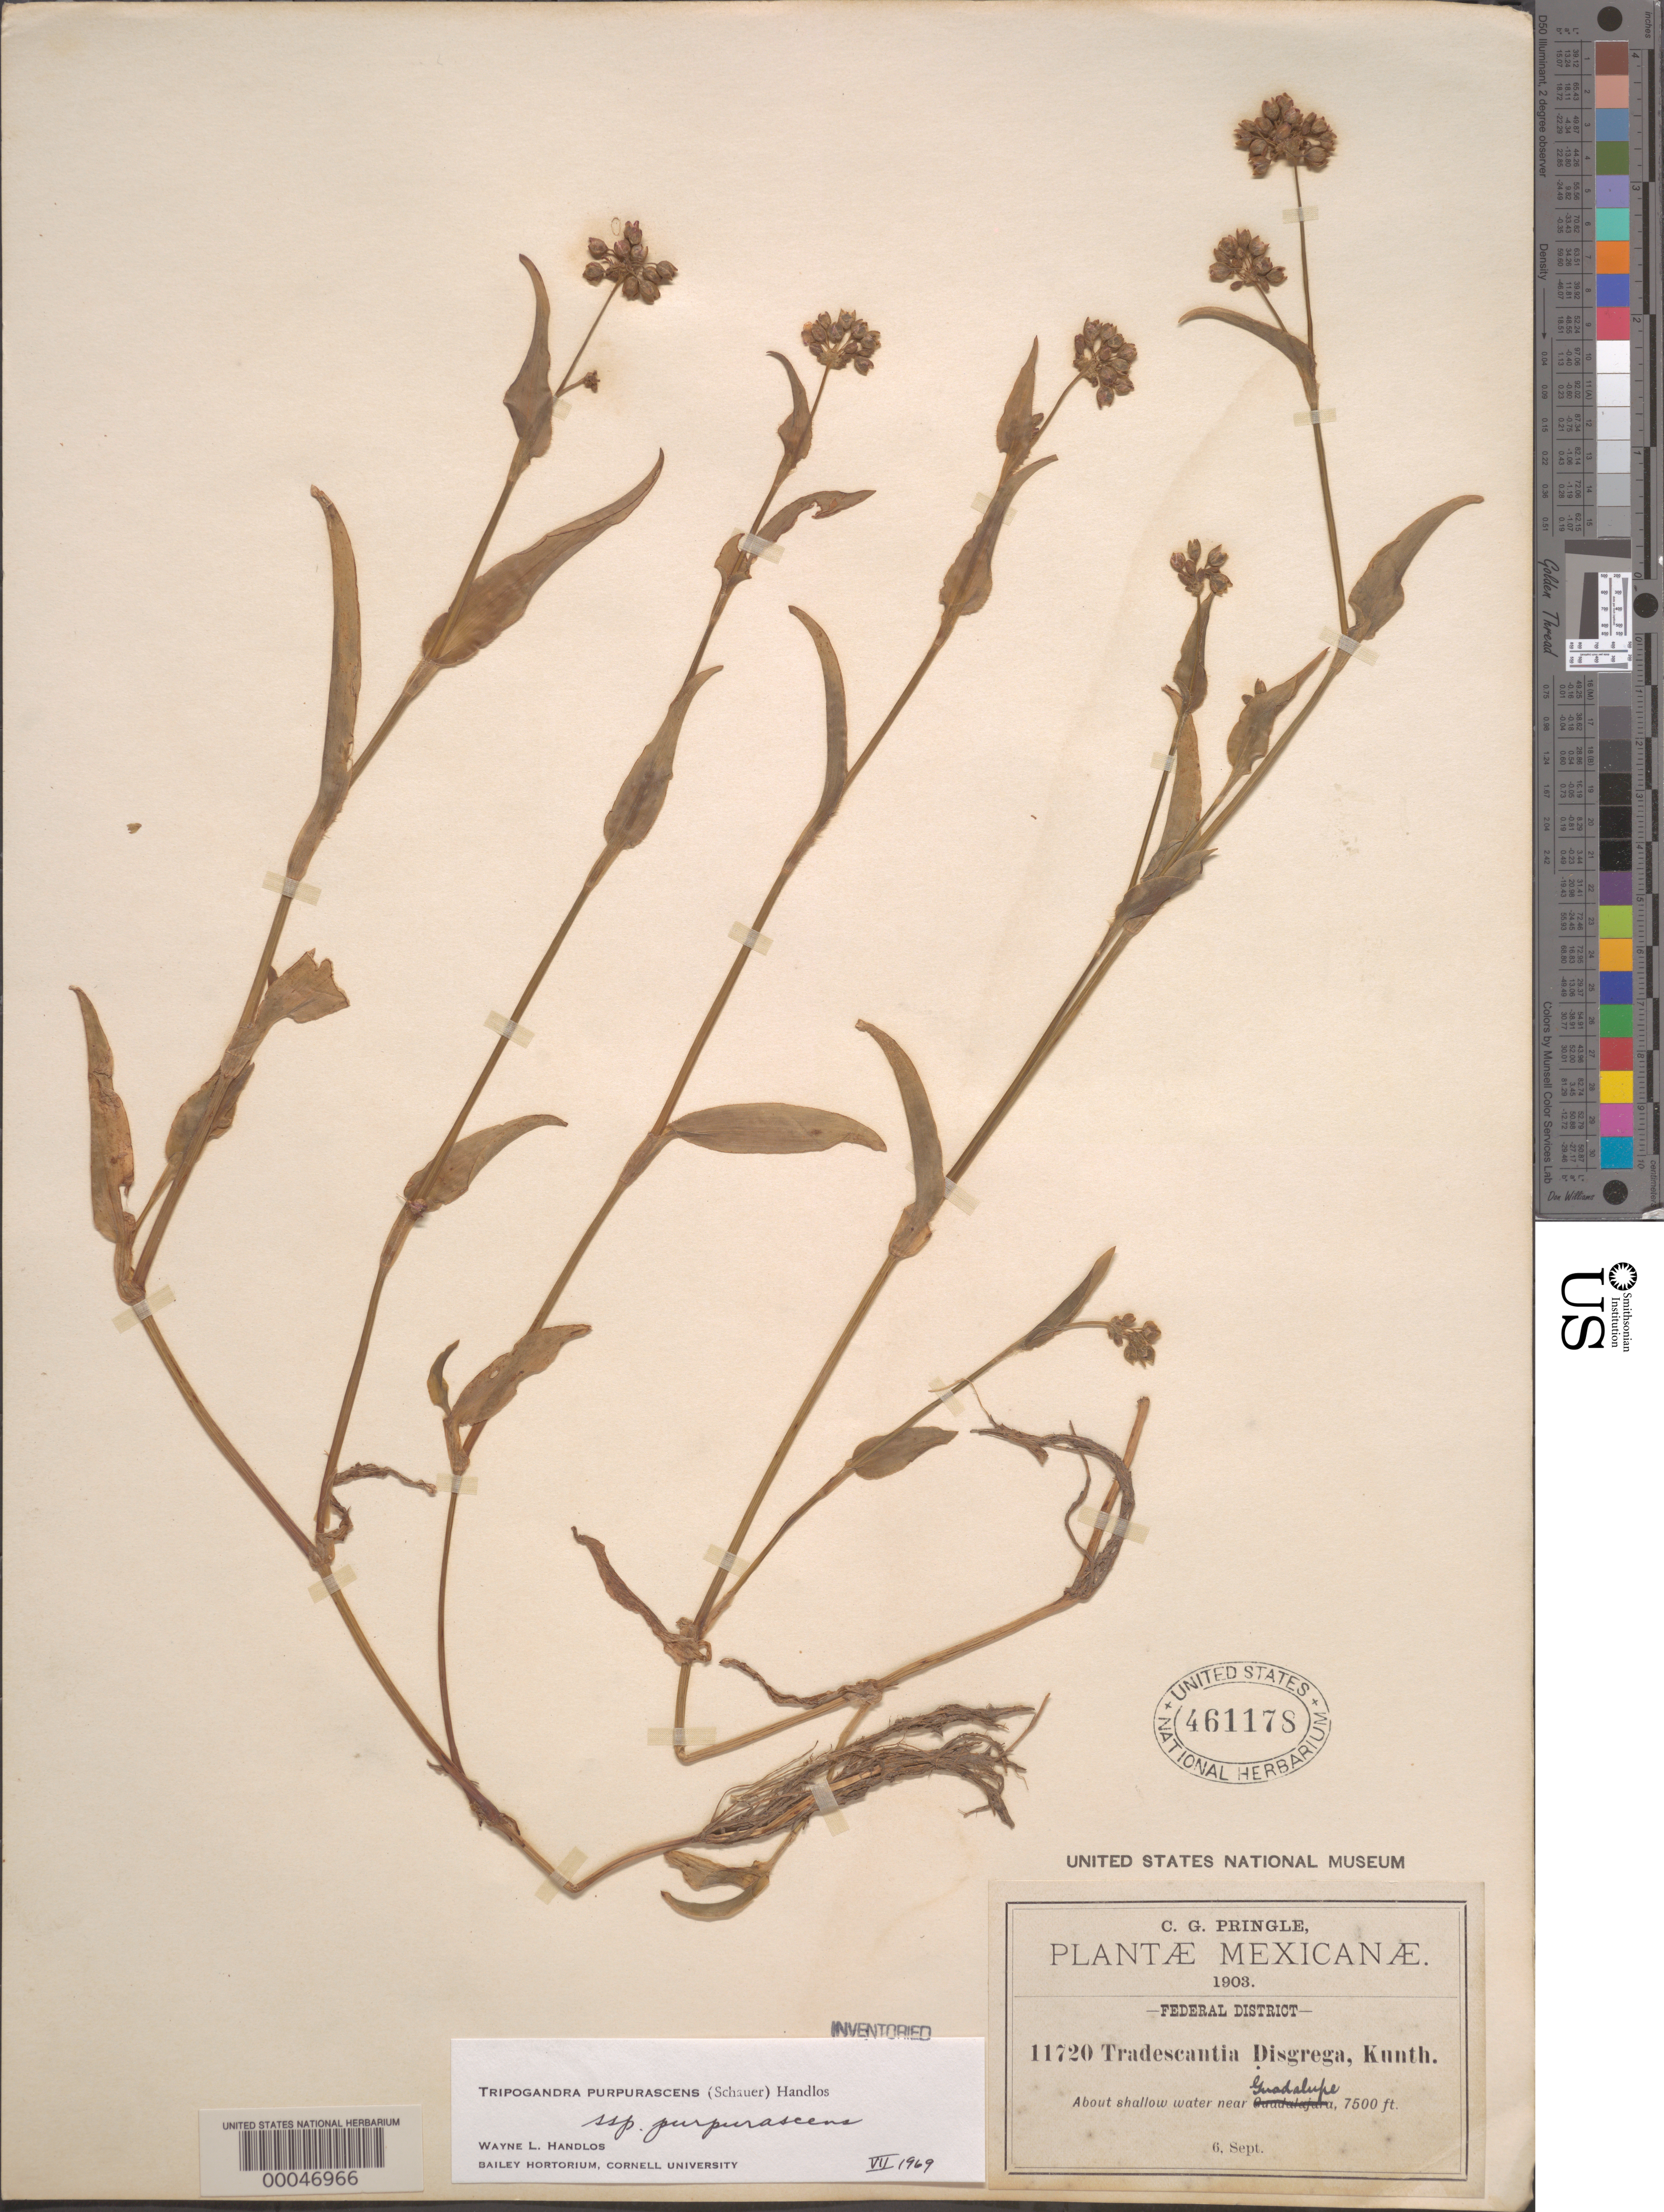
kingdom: Plantae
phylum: Tracheophyta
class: Liliopsida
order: Commelinales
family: Commelinaceae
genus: Tripogandra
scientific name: Tripogandra purpurascens subsp. purpurascens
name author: (S. Schauer) Handlos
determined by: Handlos, W. L.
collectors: C. G. Pringle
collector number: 11720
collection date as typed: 06 Sep 1903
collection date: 1903-09-06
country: Mexico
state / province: Distrito Federal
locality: Near Guadalupe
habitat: Shallow water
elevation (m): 2288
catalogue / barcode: US 461178